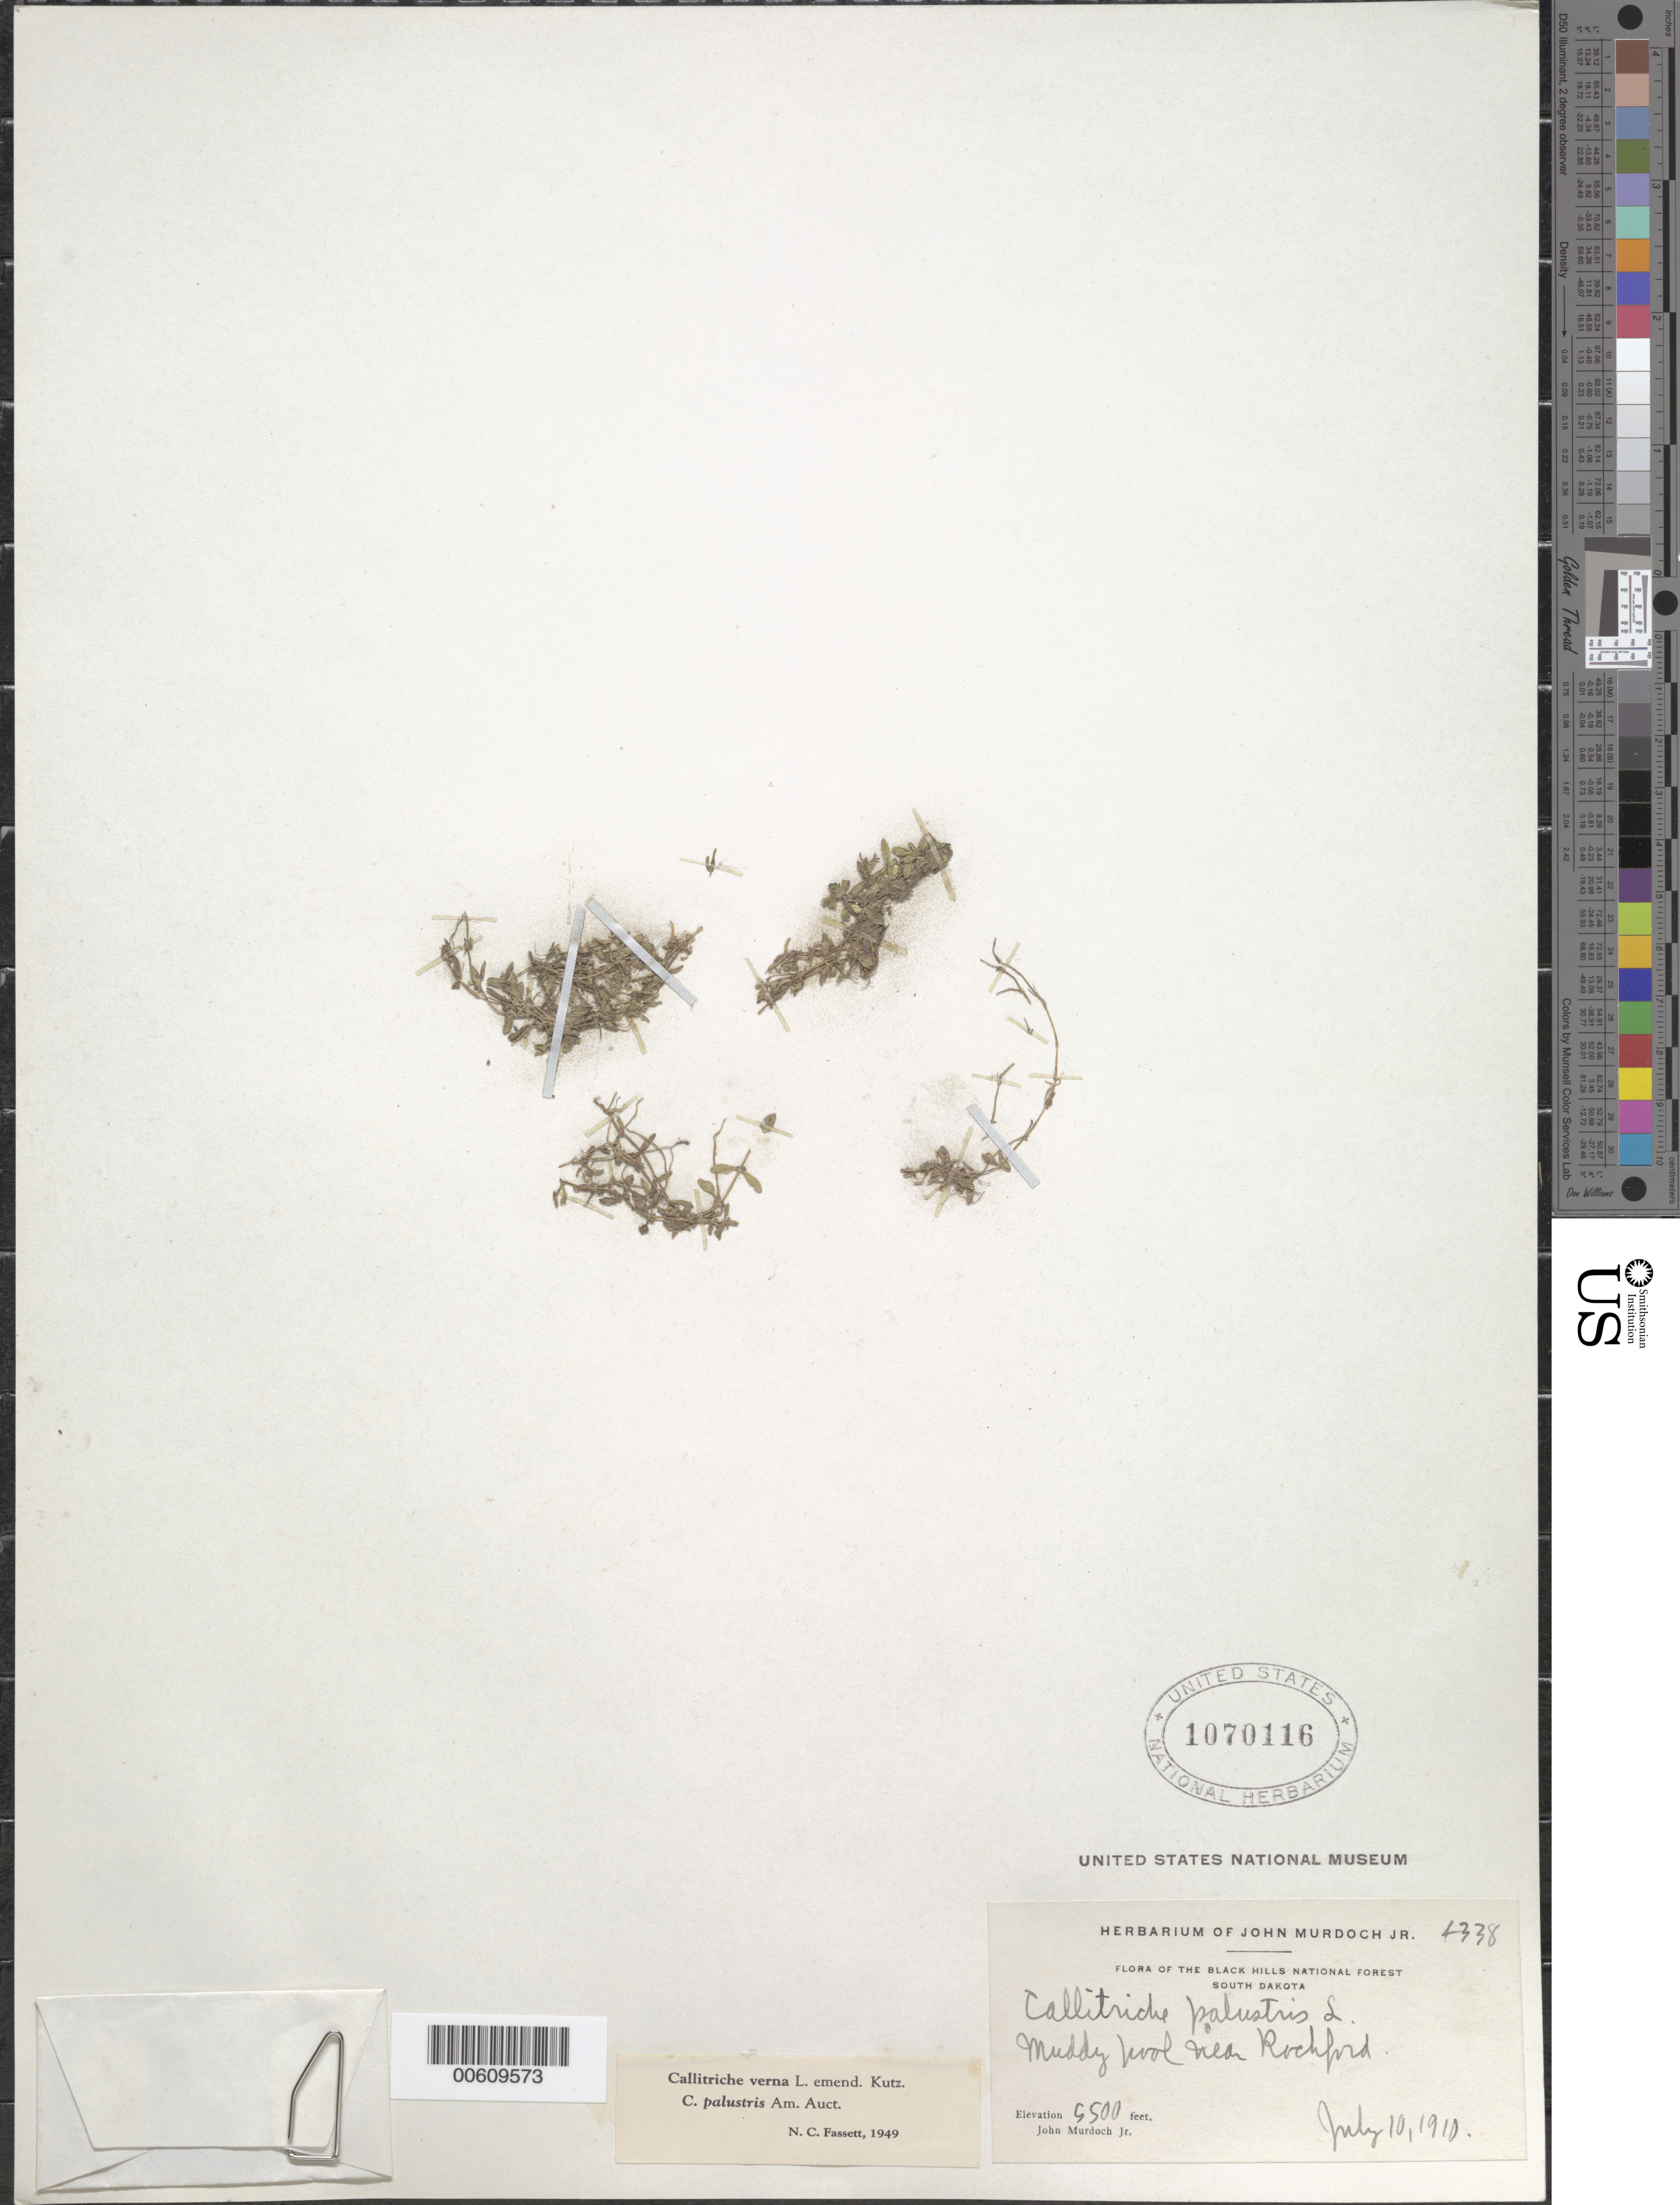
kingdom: Plantae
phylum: Tracheophyta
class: Magnoliopsida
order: Lamiales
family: Plantaginaceae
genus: Callitriche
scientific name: Callitriche verna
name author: L.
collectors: J. Murdoch Jr.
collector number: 4338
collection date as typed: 10 Jul 1910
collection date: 1910-07-10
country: United States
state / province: South Dakota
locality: Near Rockford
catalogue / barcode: US 1070116